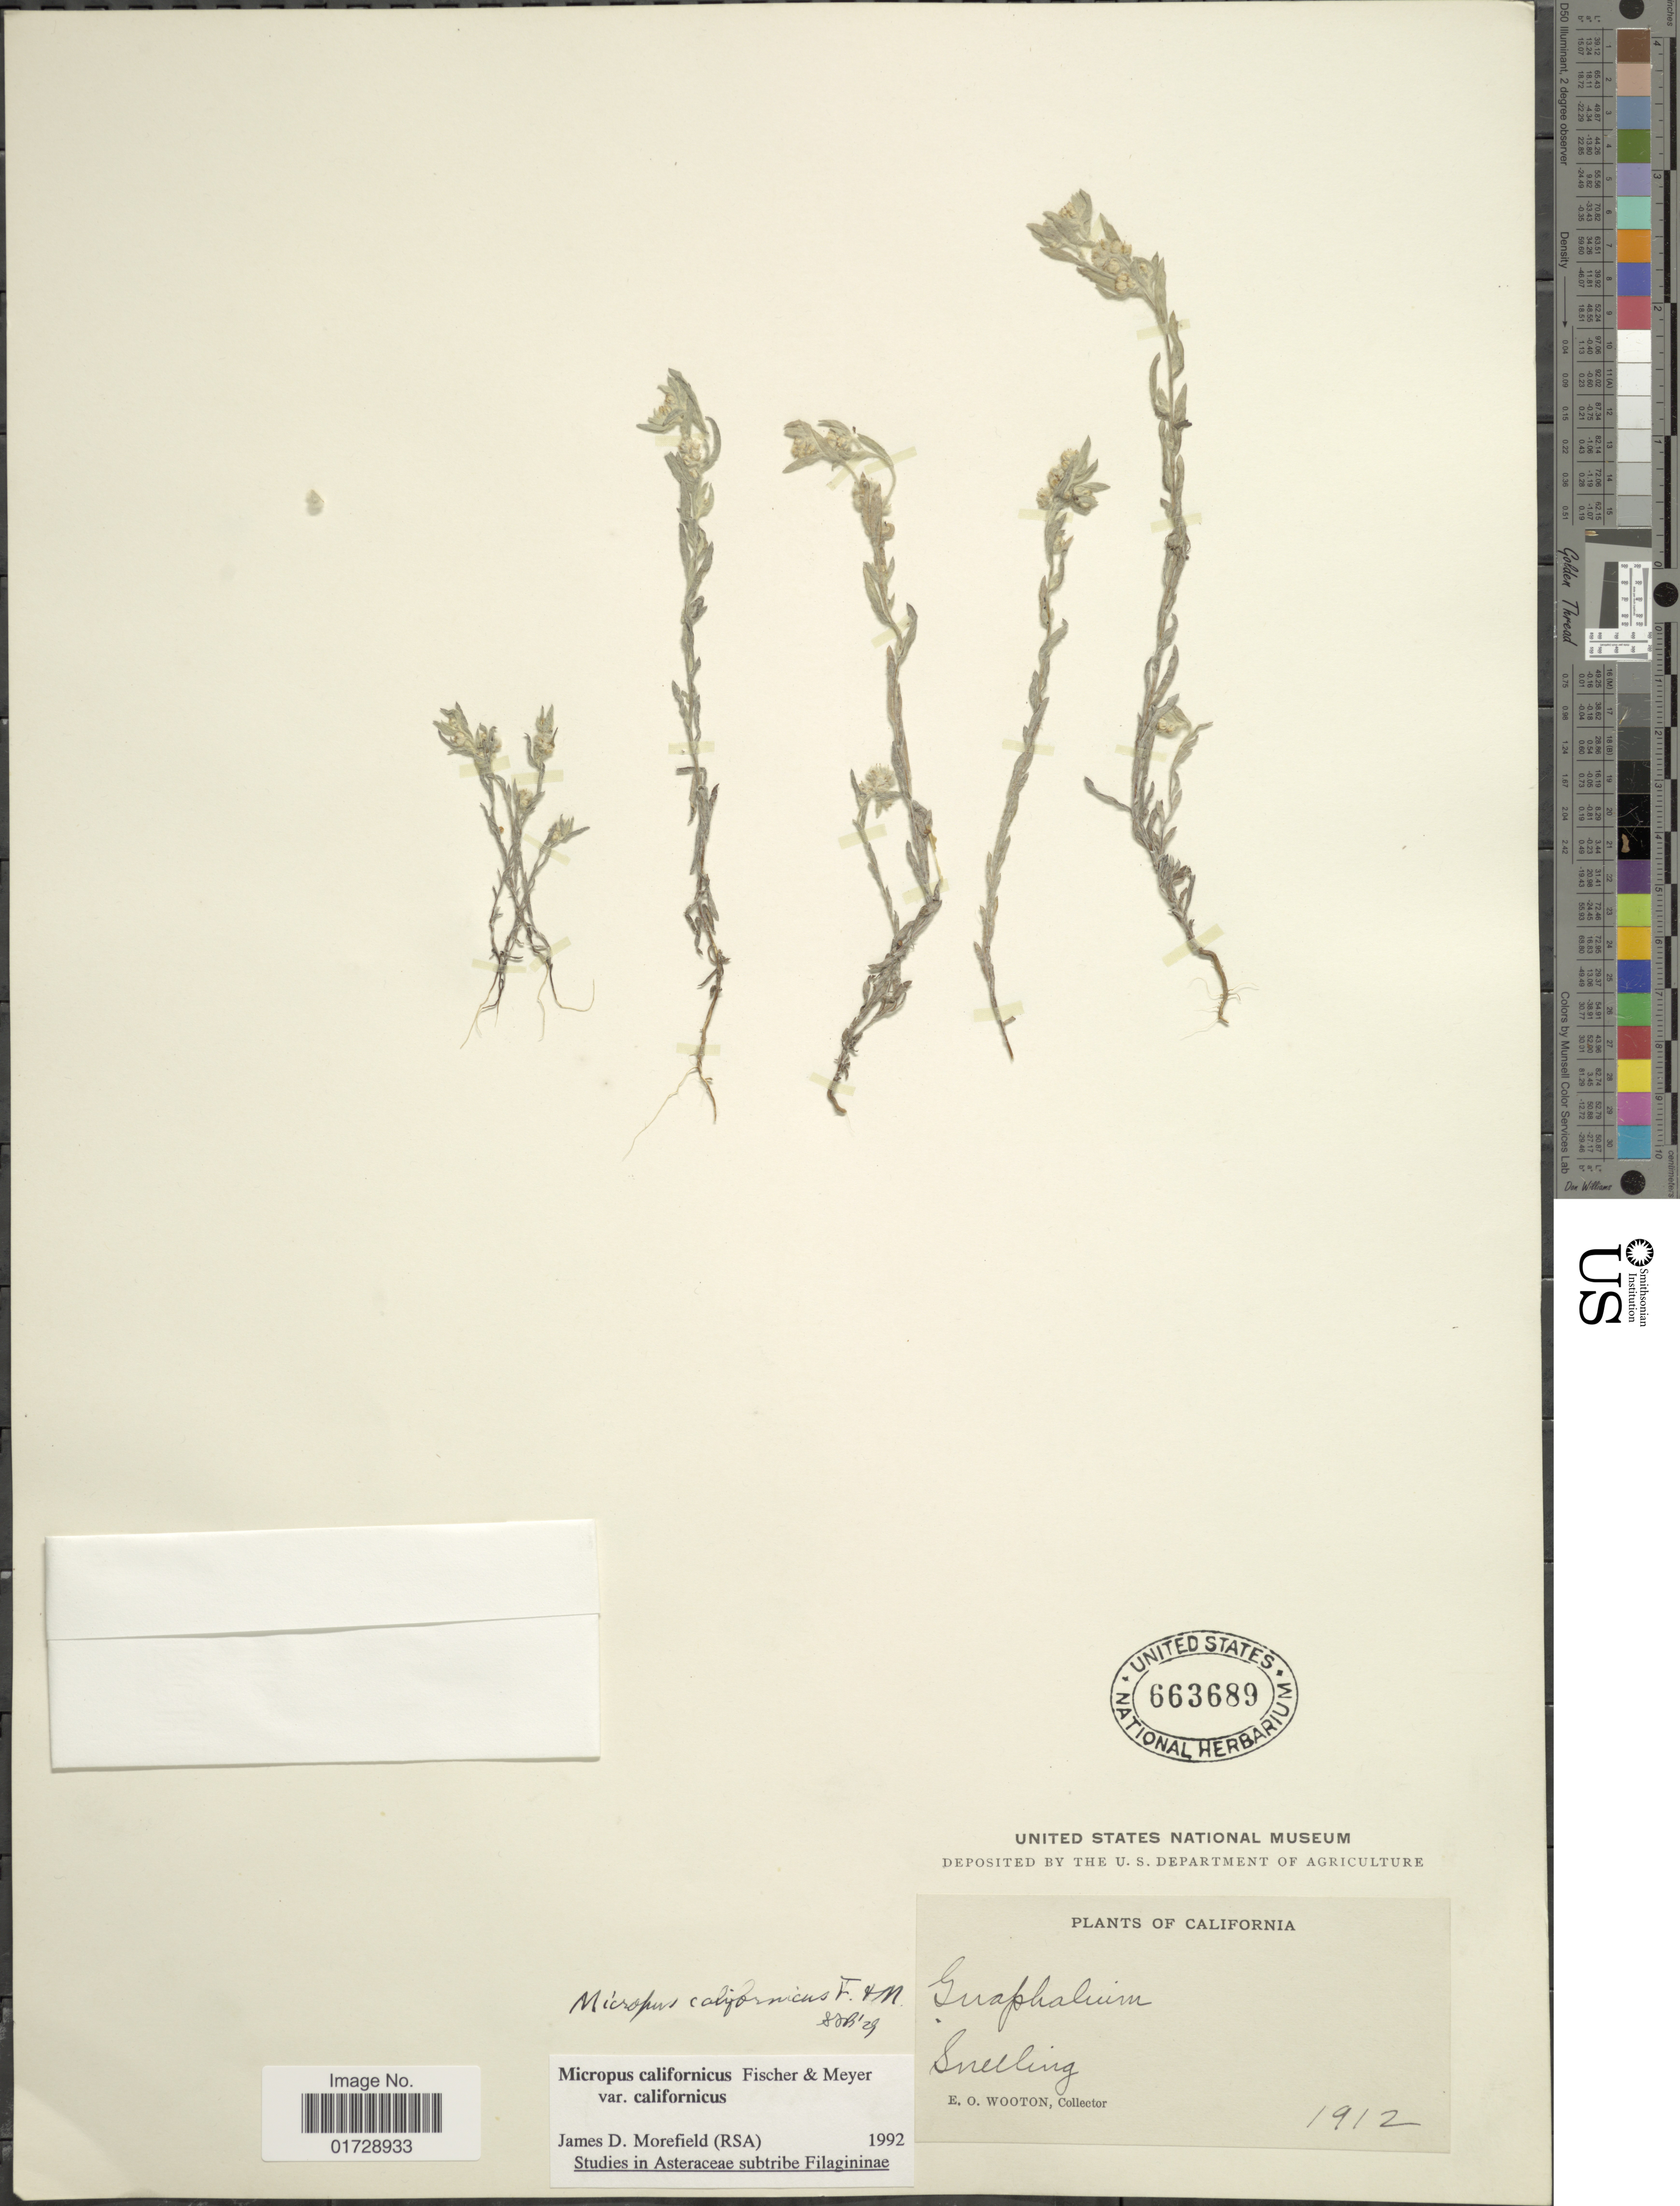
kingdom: Plantae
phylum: Tracheophyta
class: Magnoliopsida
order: Asterales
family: Asteraceae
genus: Micropus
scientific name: Micropus californicus var. californicus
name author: Fisch. & C.A. Mey.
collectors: E. O. Wooton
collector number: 1912?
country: United States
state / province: California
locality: Snelling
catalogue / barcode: US 663689